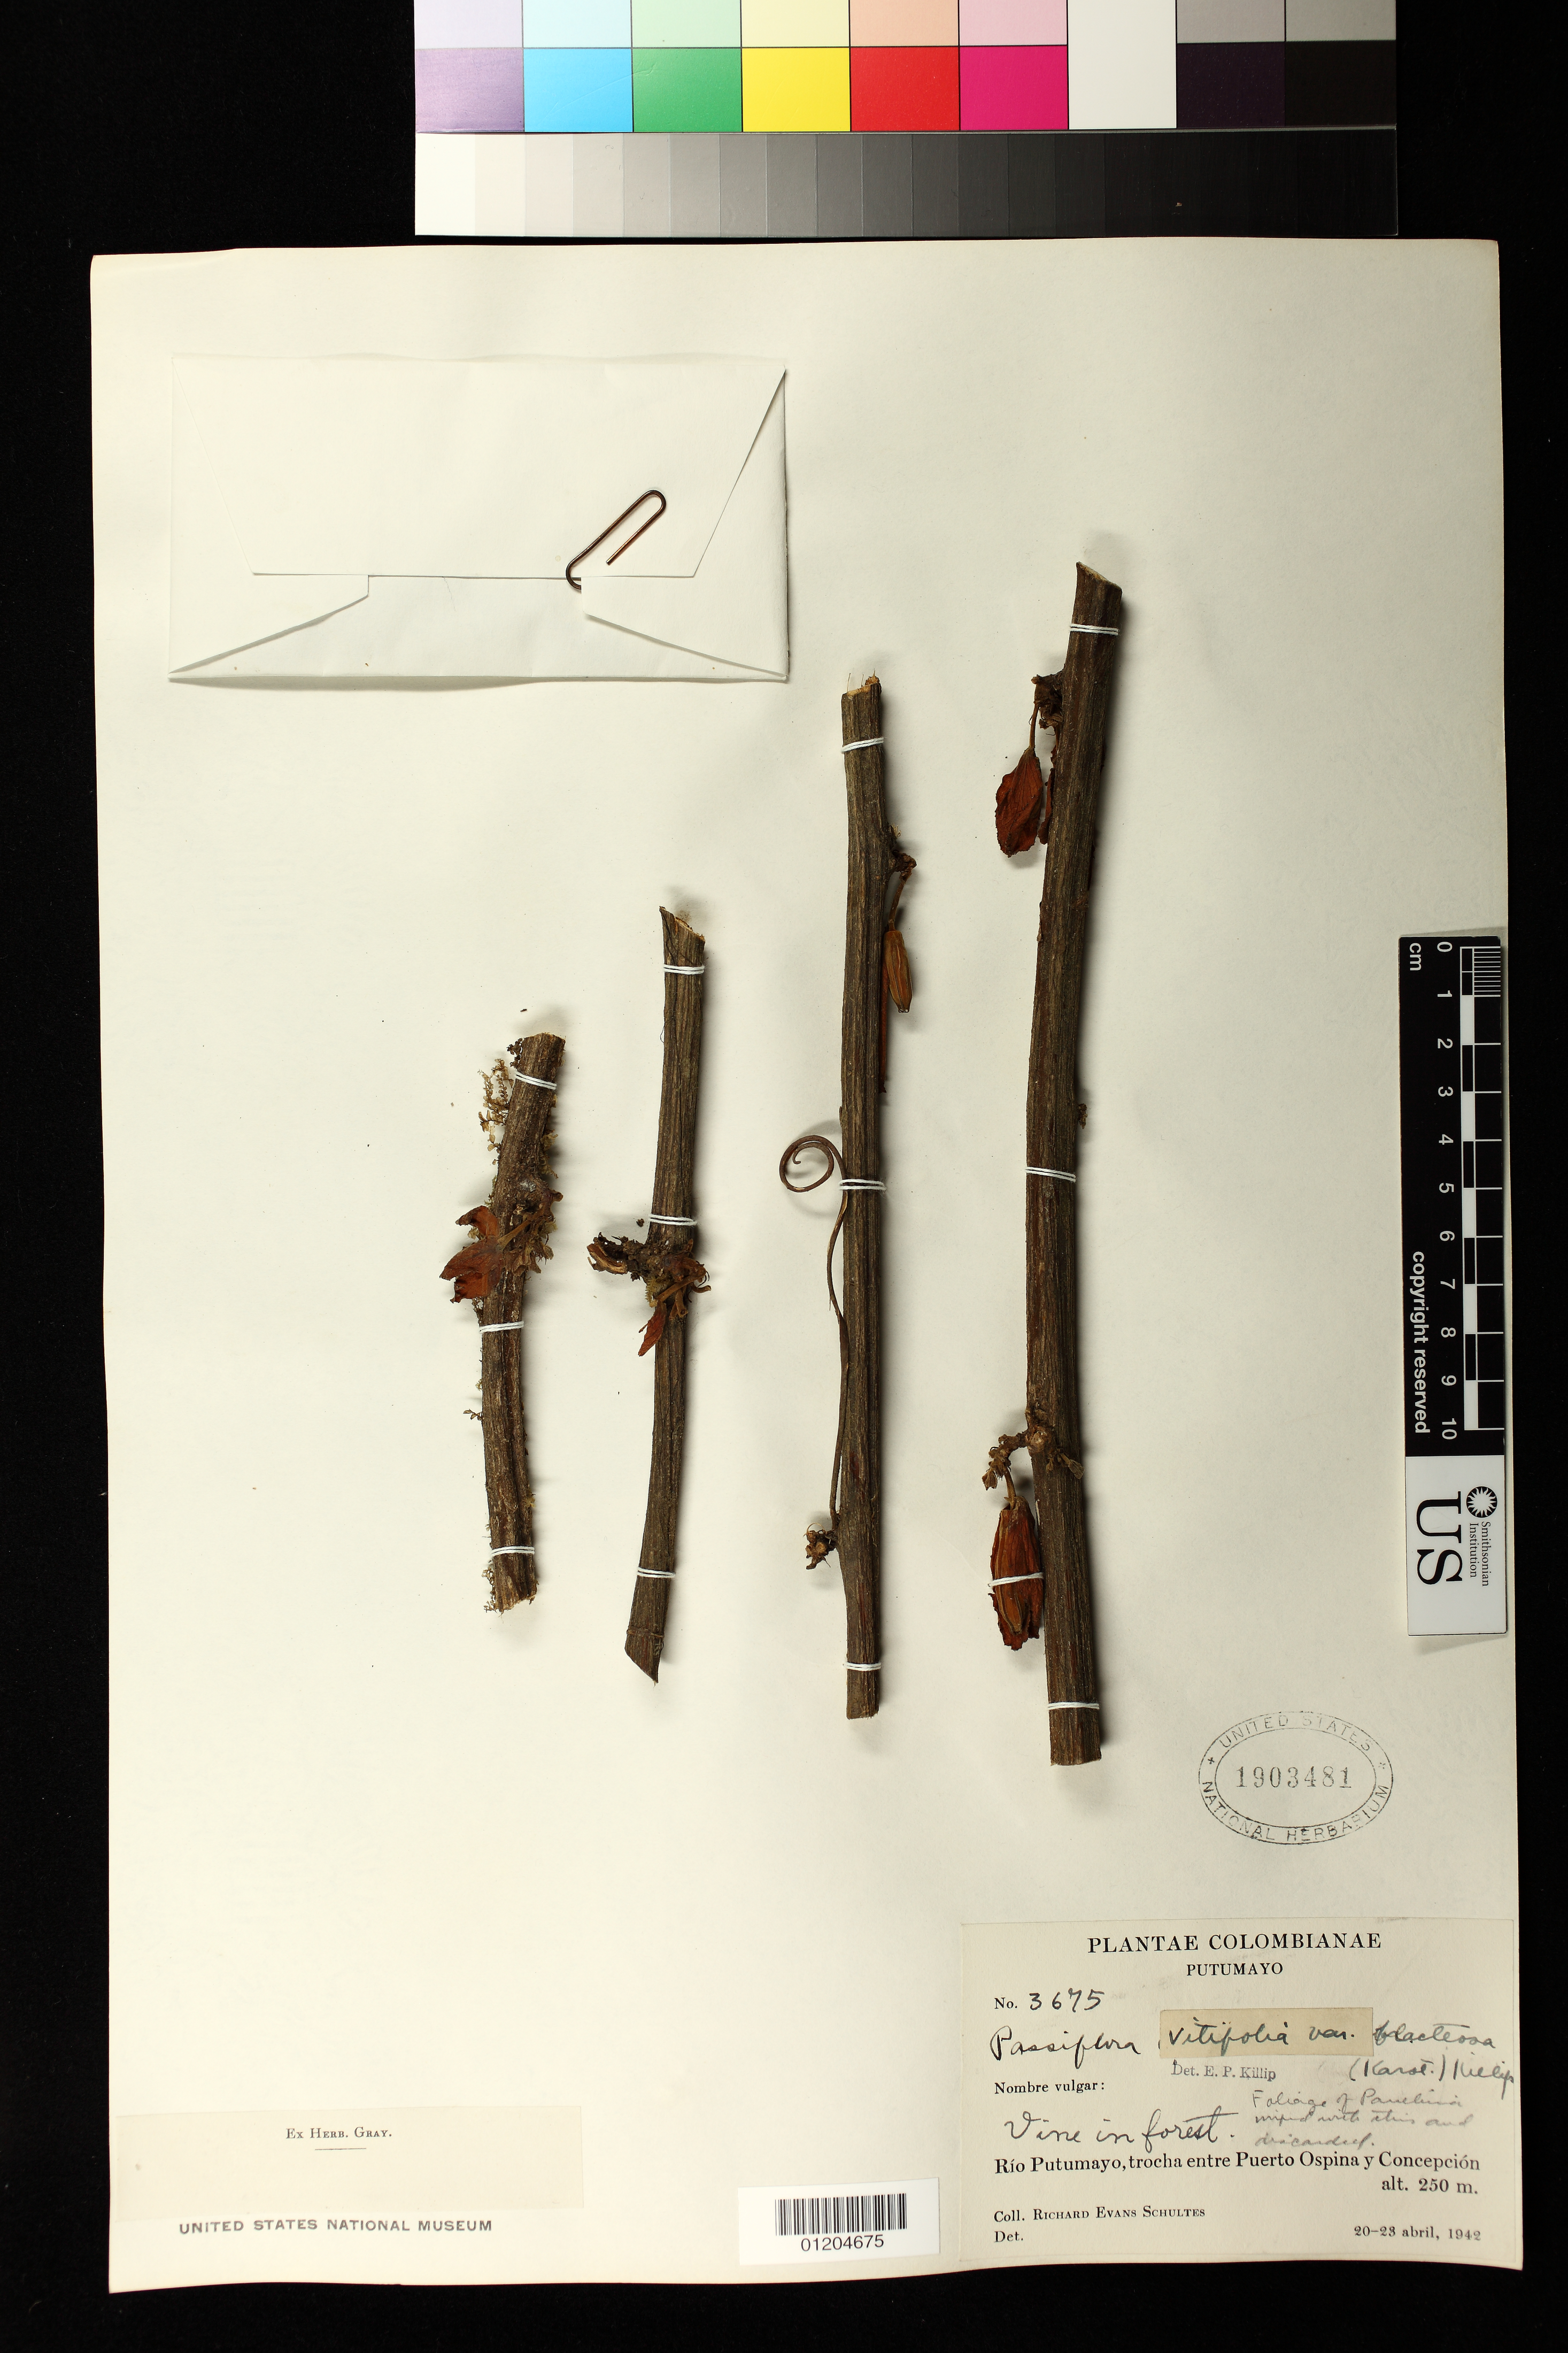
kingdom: Plantae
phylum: Tracheophyta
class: Magnoliopsida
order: Malpighiales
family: Passifloraceae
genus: Passiflora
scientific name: Passiflora vitifolia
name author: Kunth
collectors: R. E. Schultes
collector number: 3675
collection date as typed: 20-23 Apr 1942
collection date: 1942-04-20/1942-04-23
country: Colombia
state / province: Putumayo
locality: Rio Putumayo, trocha entre Puerto Ospina y Concepcion.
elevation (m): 250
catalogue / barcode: US 1903481